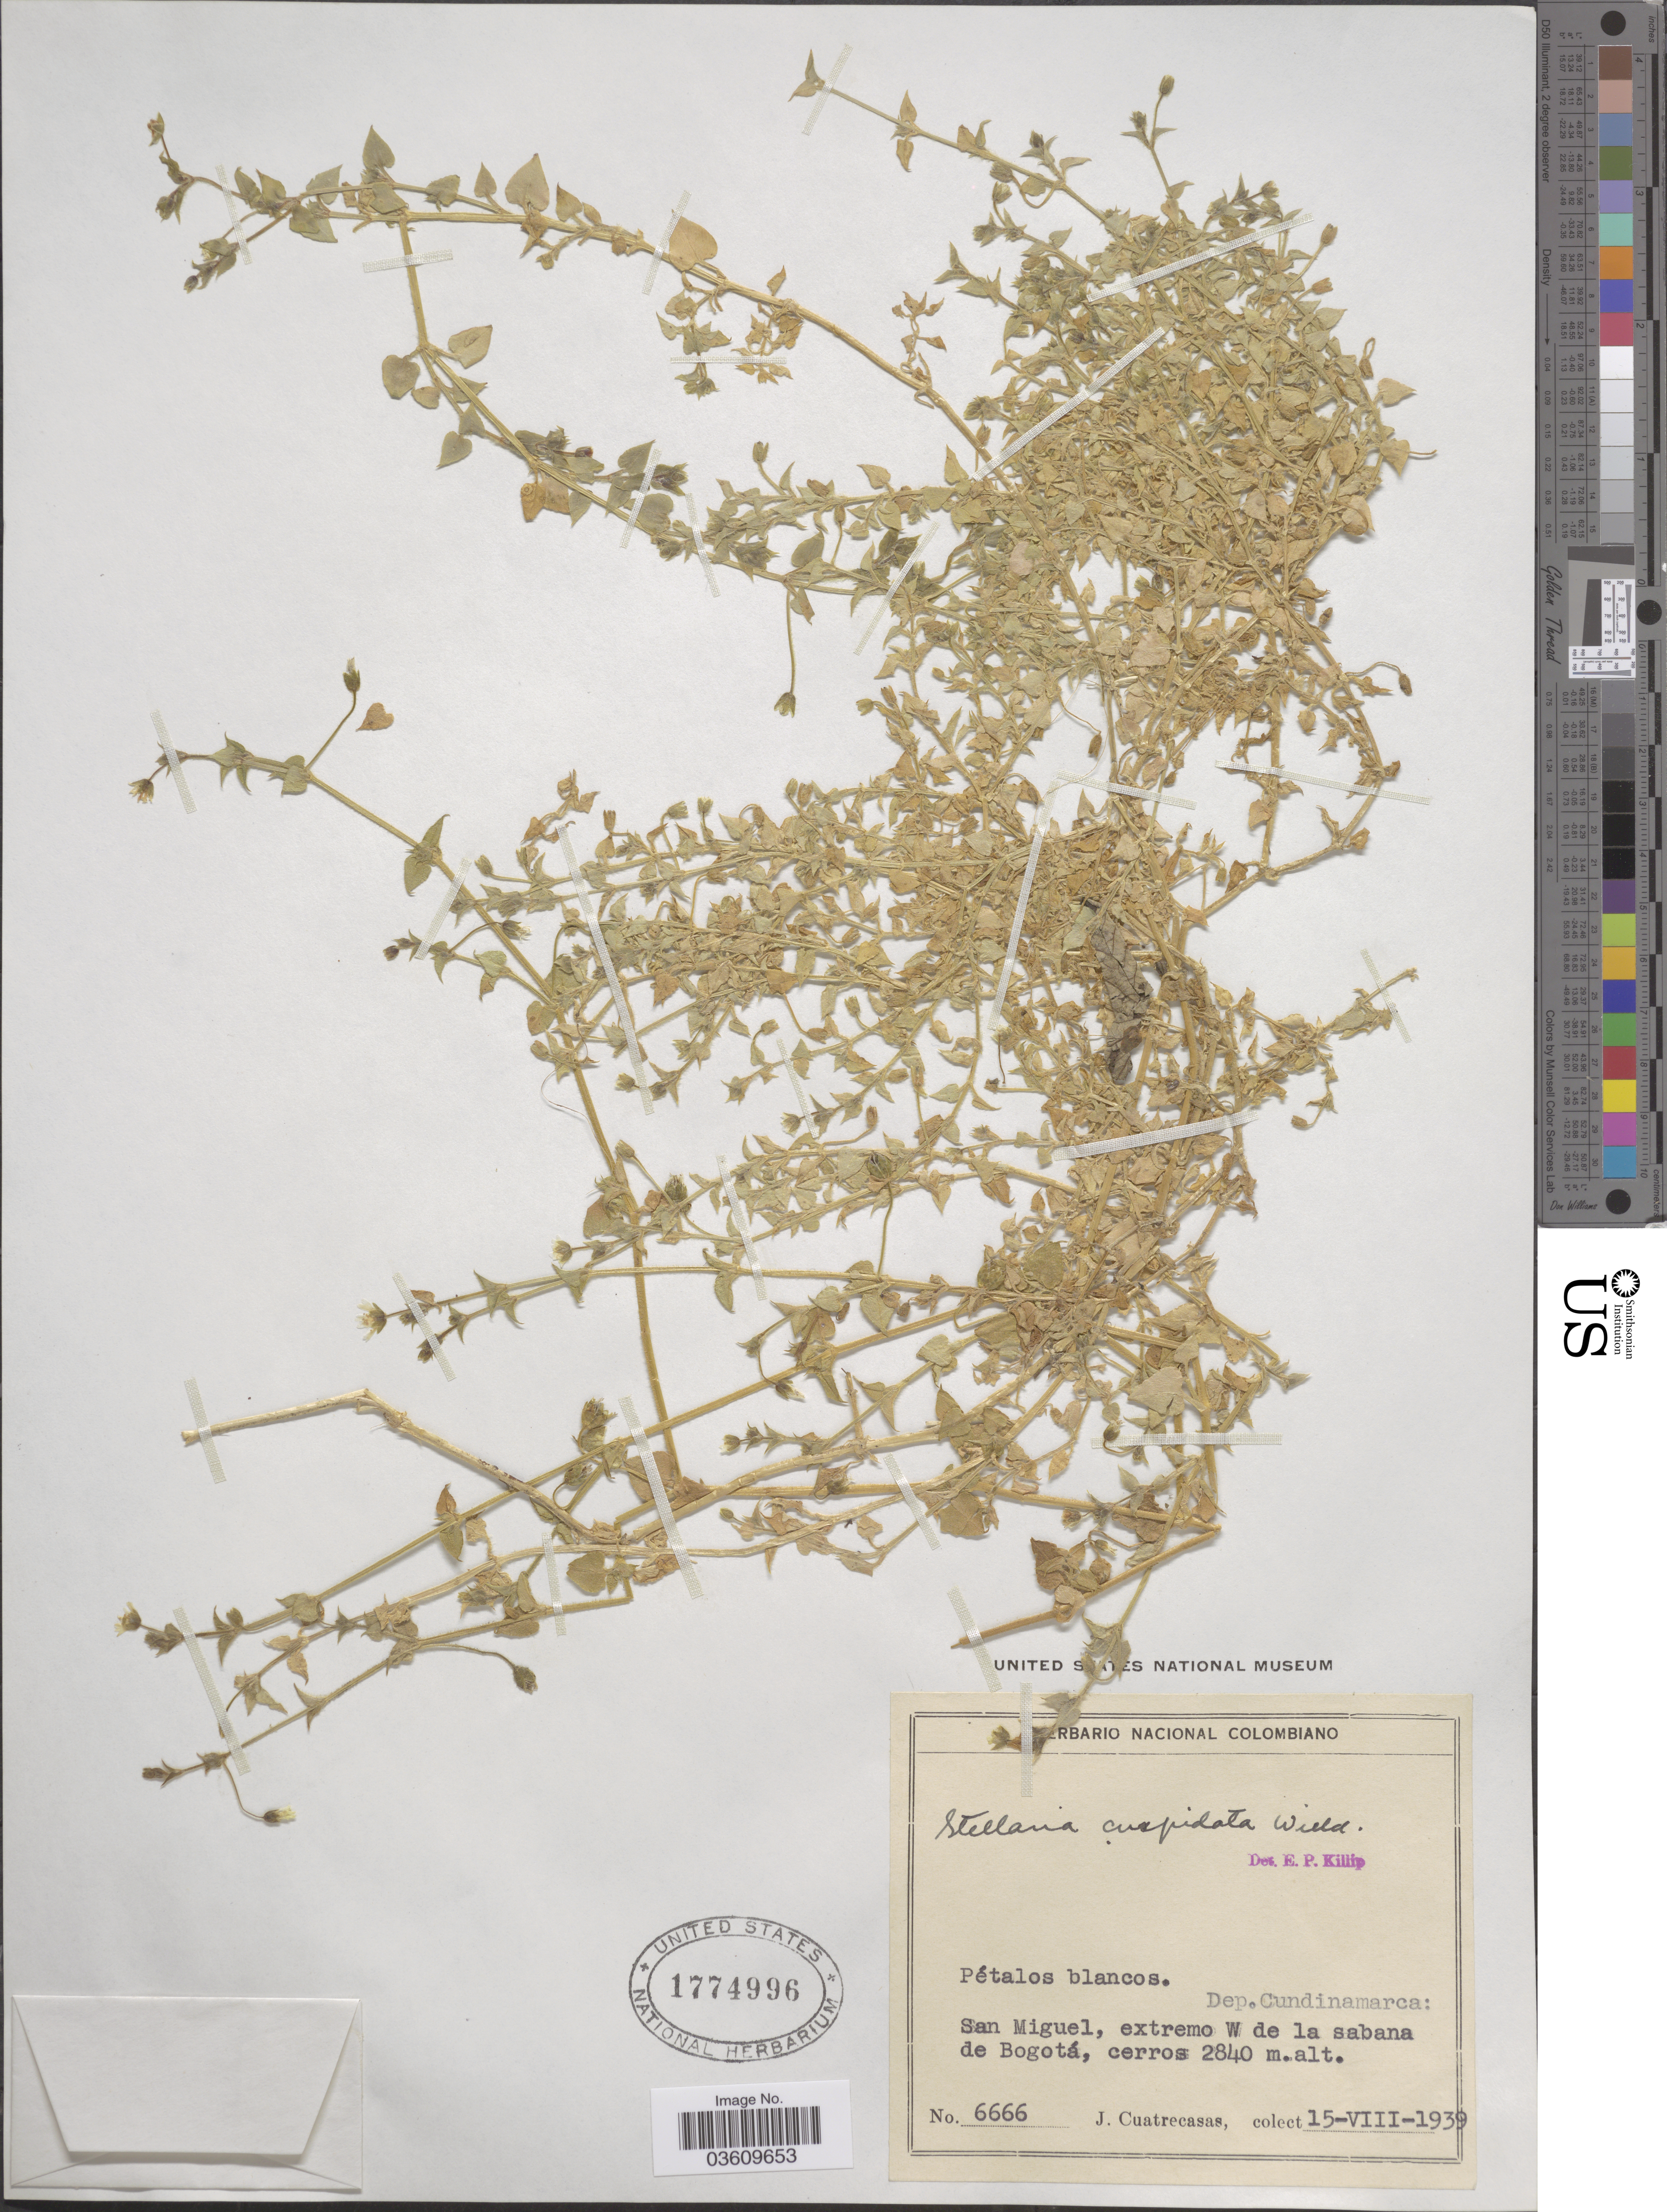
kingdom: Plantae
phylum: Tracheophyta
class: Magnoliopsida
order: Caryophyllales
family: Caryophyllaceae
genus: Stellaria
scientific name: Stellaria cuspidata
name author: Willd. ex Schltdl.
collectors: J. Cuatrecasas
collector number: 6666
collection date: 1939-08-15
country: Colombia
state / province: Cundinamarca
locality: Dep. Cundinamarca: San Miguel, extremo W de la sabana de Bogotá.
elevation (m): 2840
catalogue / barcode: US 1774996